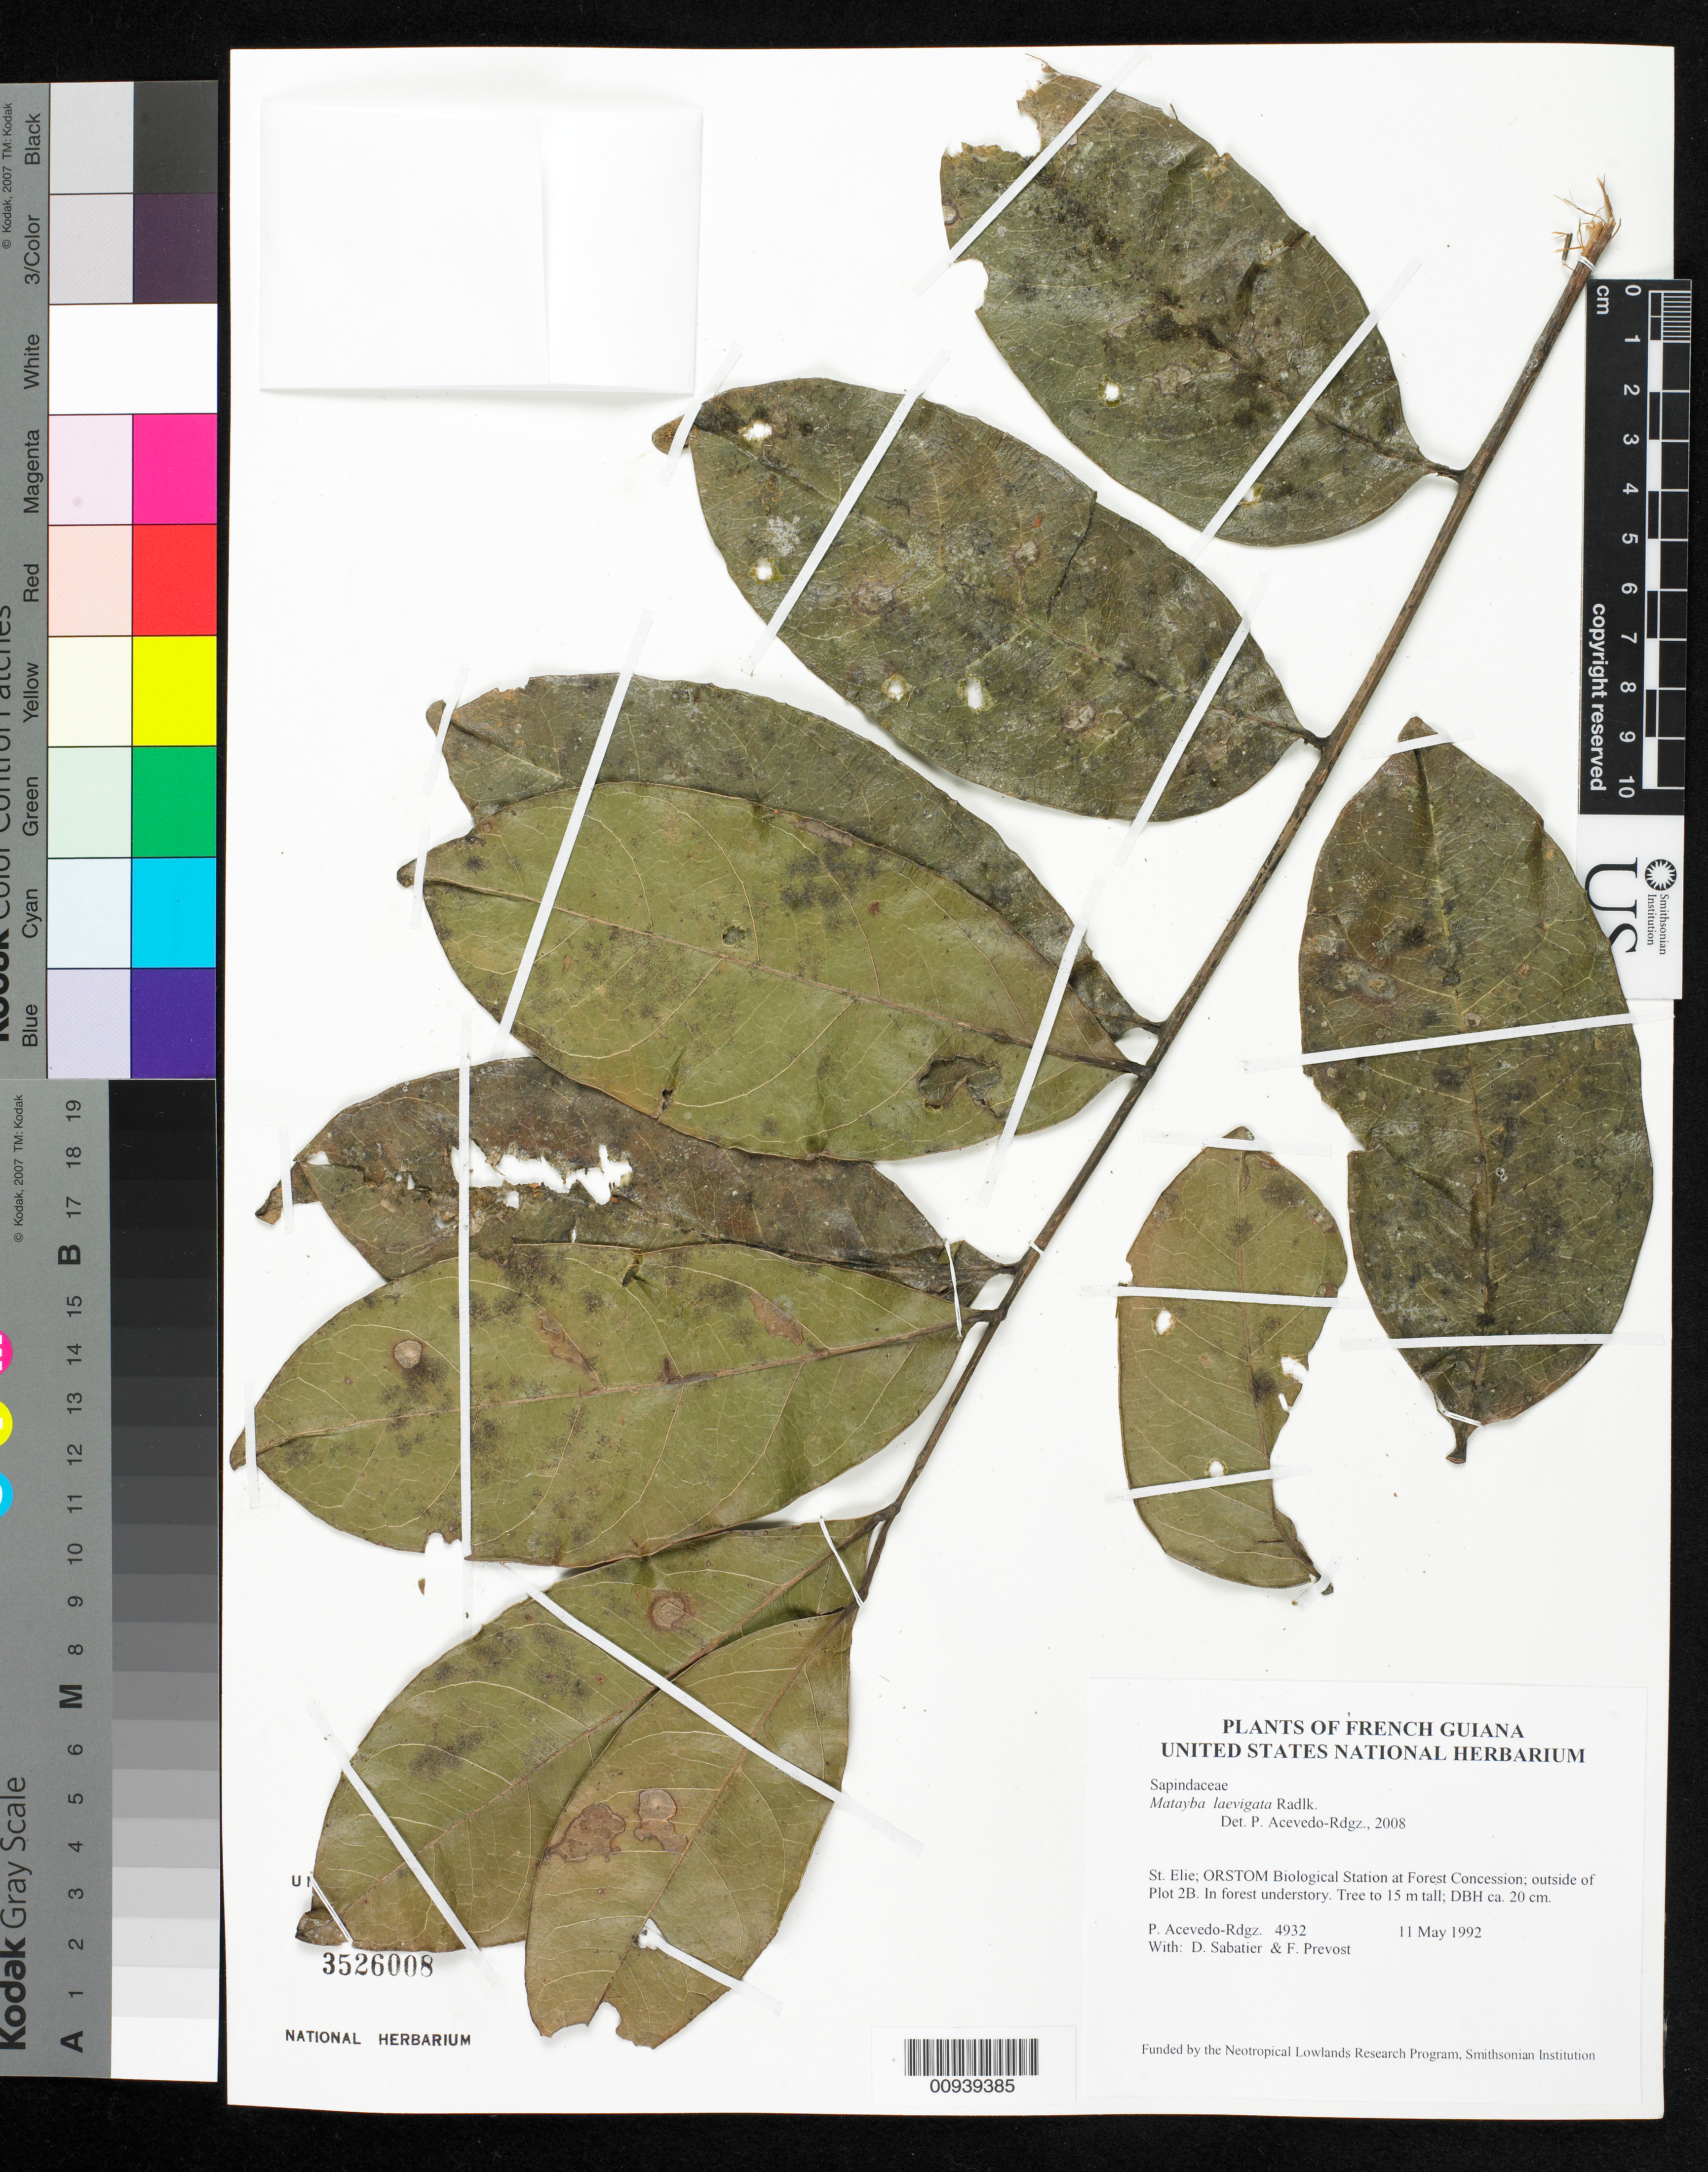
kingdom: Plantae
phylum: Tracheophyta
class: Magnoliopsida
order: Sapindales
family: Sapindaceae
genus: Matayba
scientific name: Matayba laevigata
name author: Radlk.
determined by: Acevedo-Rodríguez, P., (BOT), Smithsonian Institution - National Museum of Natural History (UNITED STATES)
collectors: P. Acevedo-Rodr., D. Sabatier & M.-F. Prévost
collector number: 4932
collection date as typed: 11 May 1992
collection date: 1992-05-11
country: French Guiana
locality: St. Elie; ORSTOM Biological Station at Forest Concession; outside of Plot 2B.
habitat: In forest understory.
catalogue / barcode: US 3526008